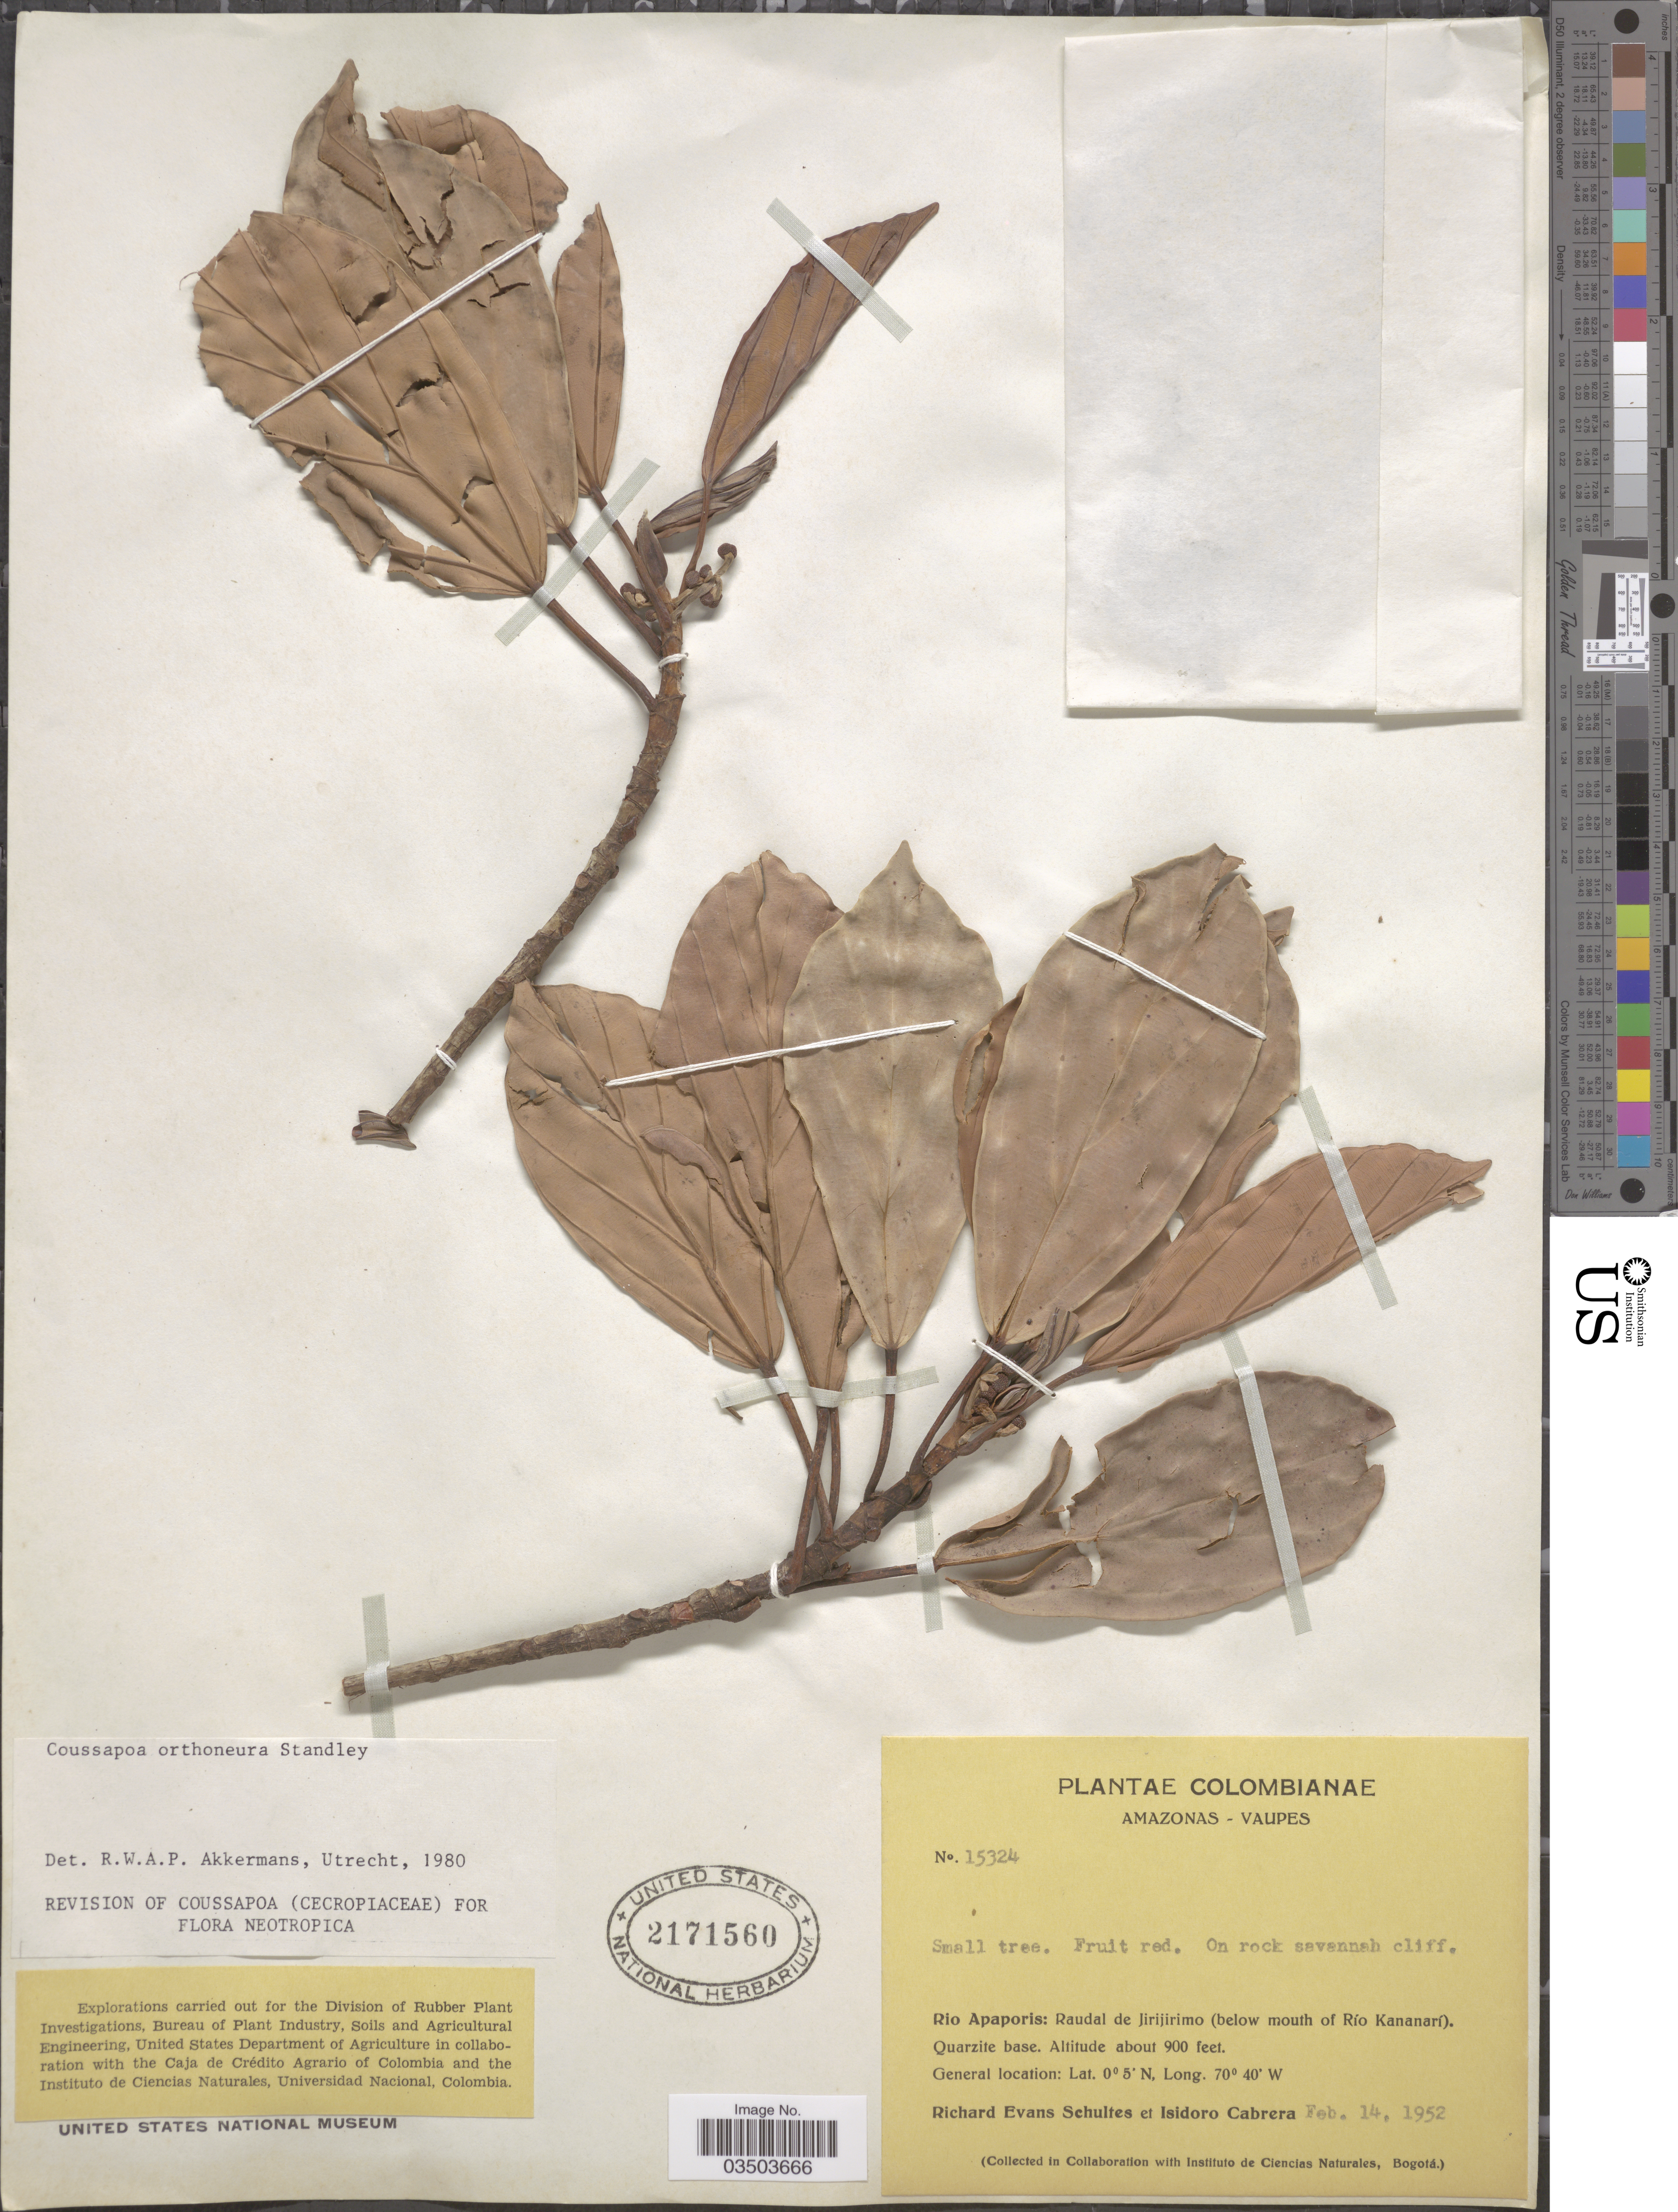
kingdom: Plantae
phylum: Tracheophyta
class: Magnoliopsida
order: Rosales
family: Urticaceae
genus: Coussapoa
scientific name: Coussapoa orthoneura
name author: Standl.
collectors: R. E. Schultes & I. Cabrera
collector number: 15324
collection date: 1952-02-14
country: Colombia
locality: Amazonas - Vaupes. Rio Apaporis: Raudal de Jirijirimo (below mouth of Río Kananarí). Quarzite base.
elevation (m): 274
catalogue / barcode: US 2171560